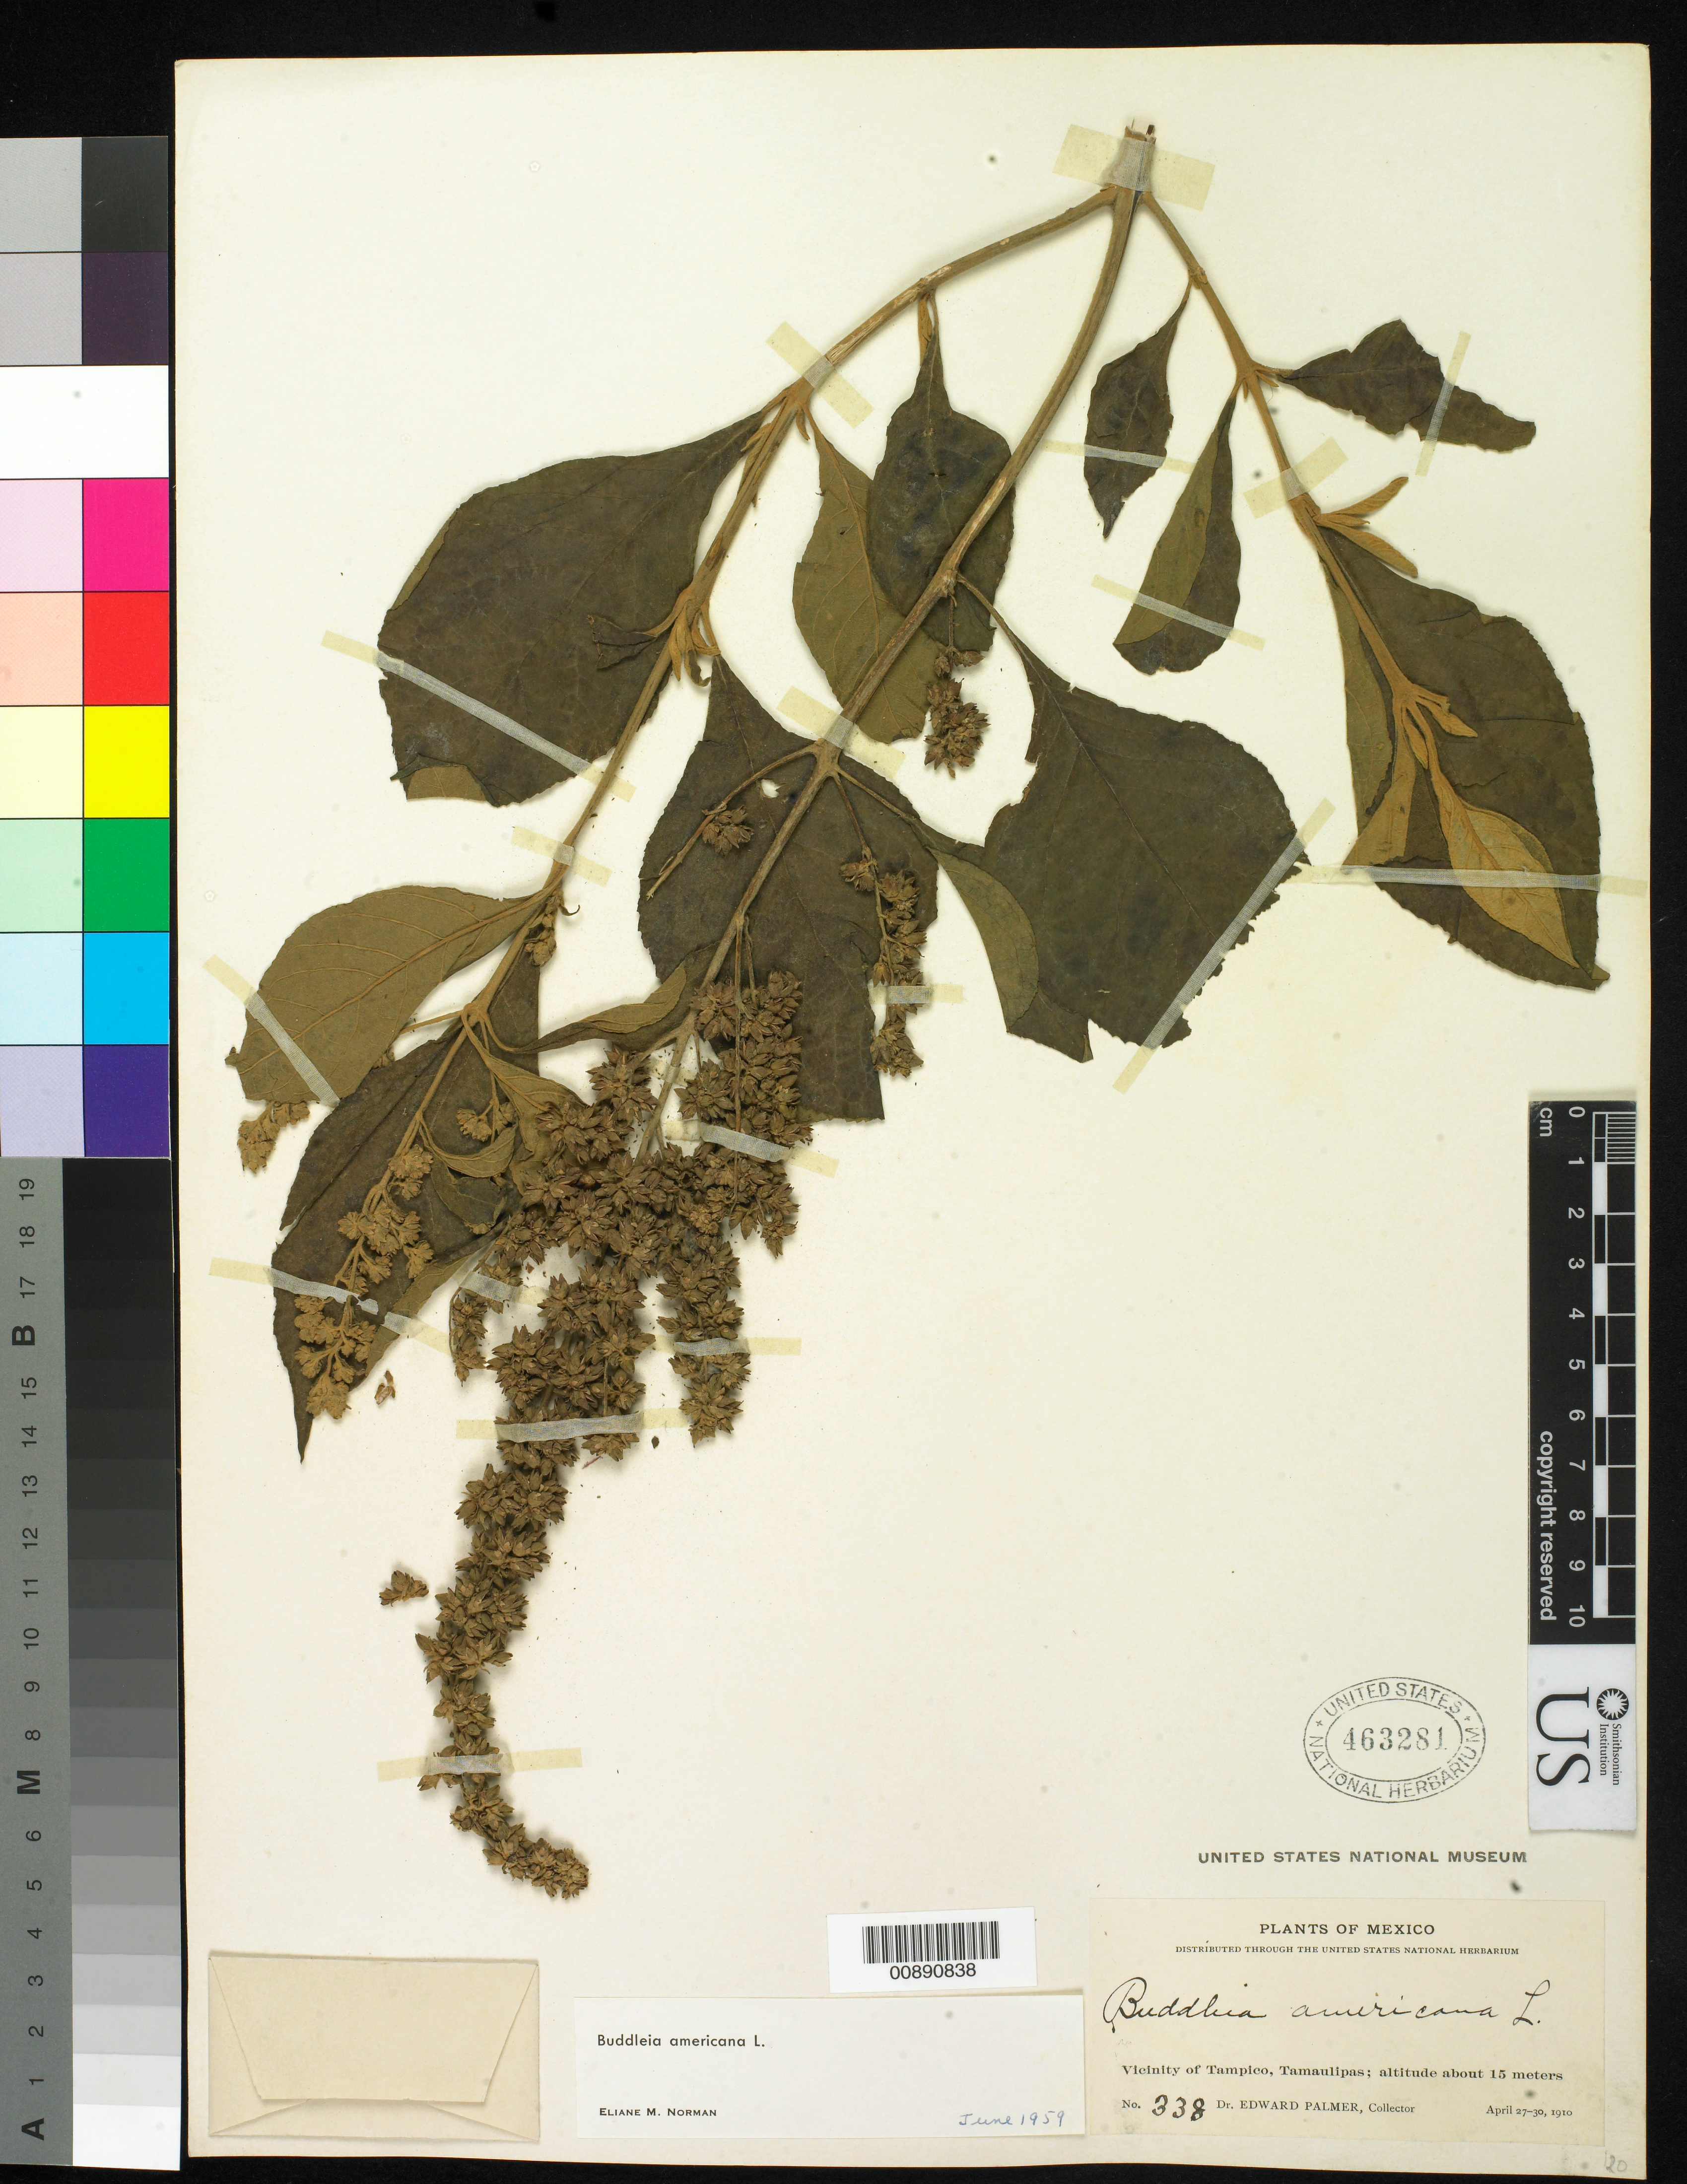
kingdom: Plantae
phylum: Tracheophyta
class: Magnoliopsida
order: Lamiales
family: Scrophulariaceae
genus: Buddleja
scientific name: Buddleja americana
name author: L.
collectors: E. Palmer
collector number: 338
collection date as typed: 27 Apr 1910 to 30 Apr 1910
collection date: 1910-04-27/1910-04-30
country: Mexico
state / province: Tamaulipas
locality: Vicinity of Tampico, Tamaulipas.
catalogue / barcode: US 463281